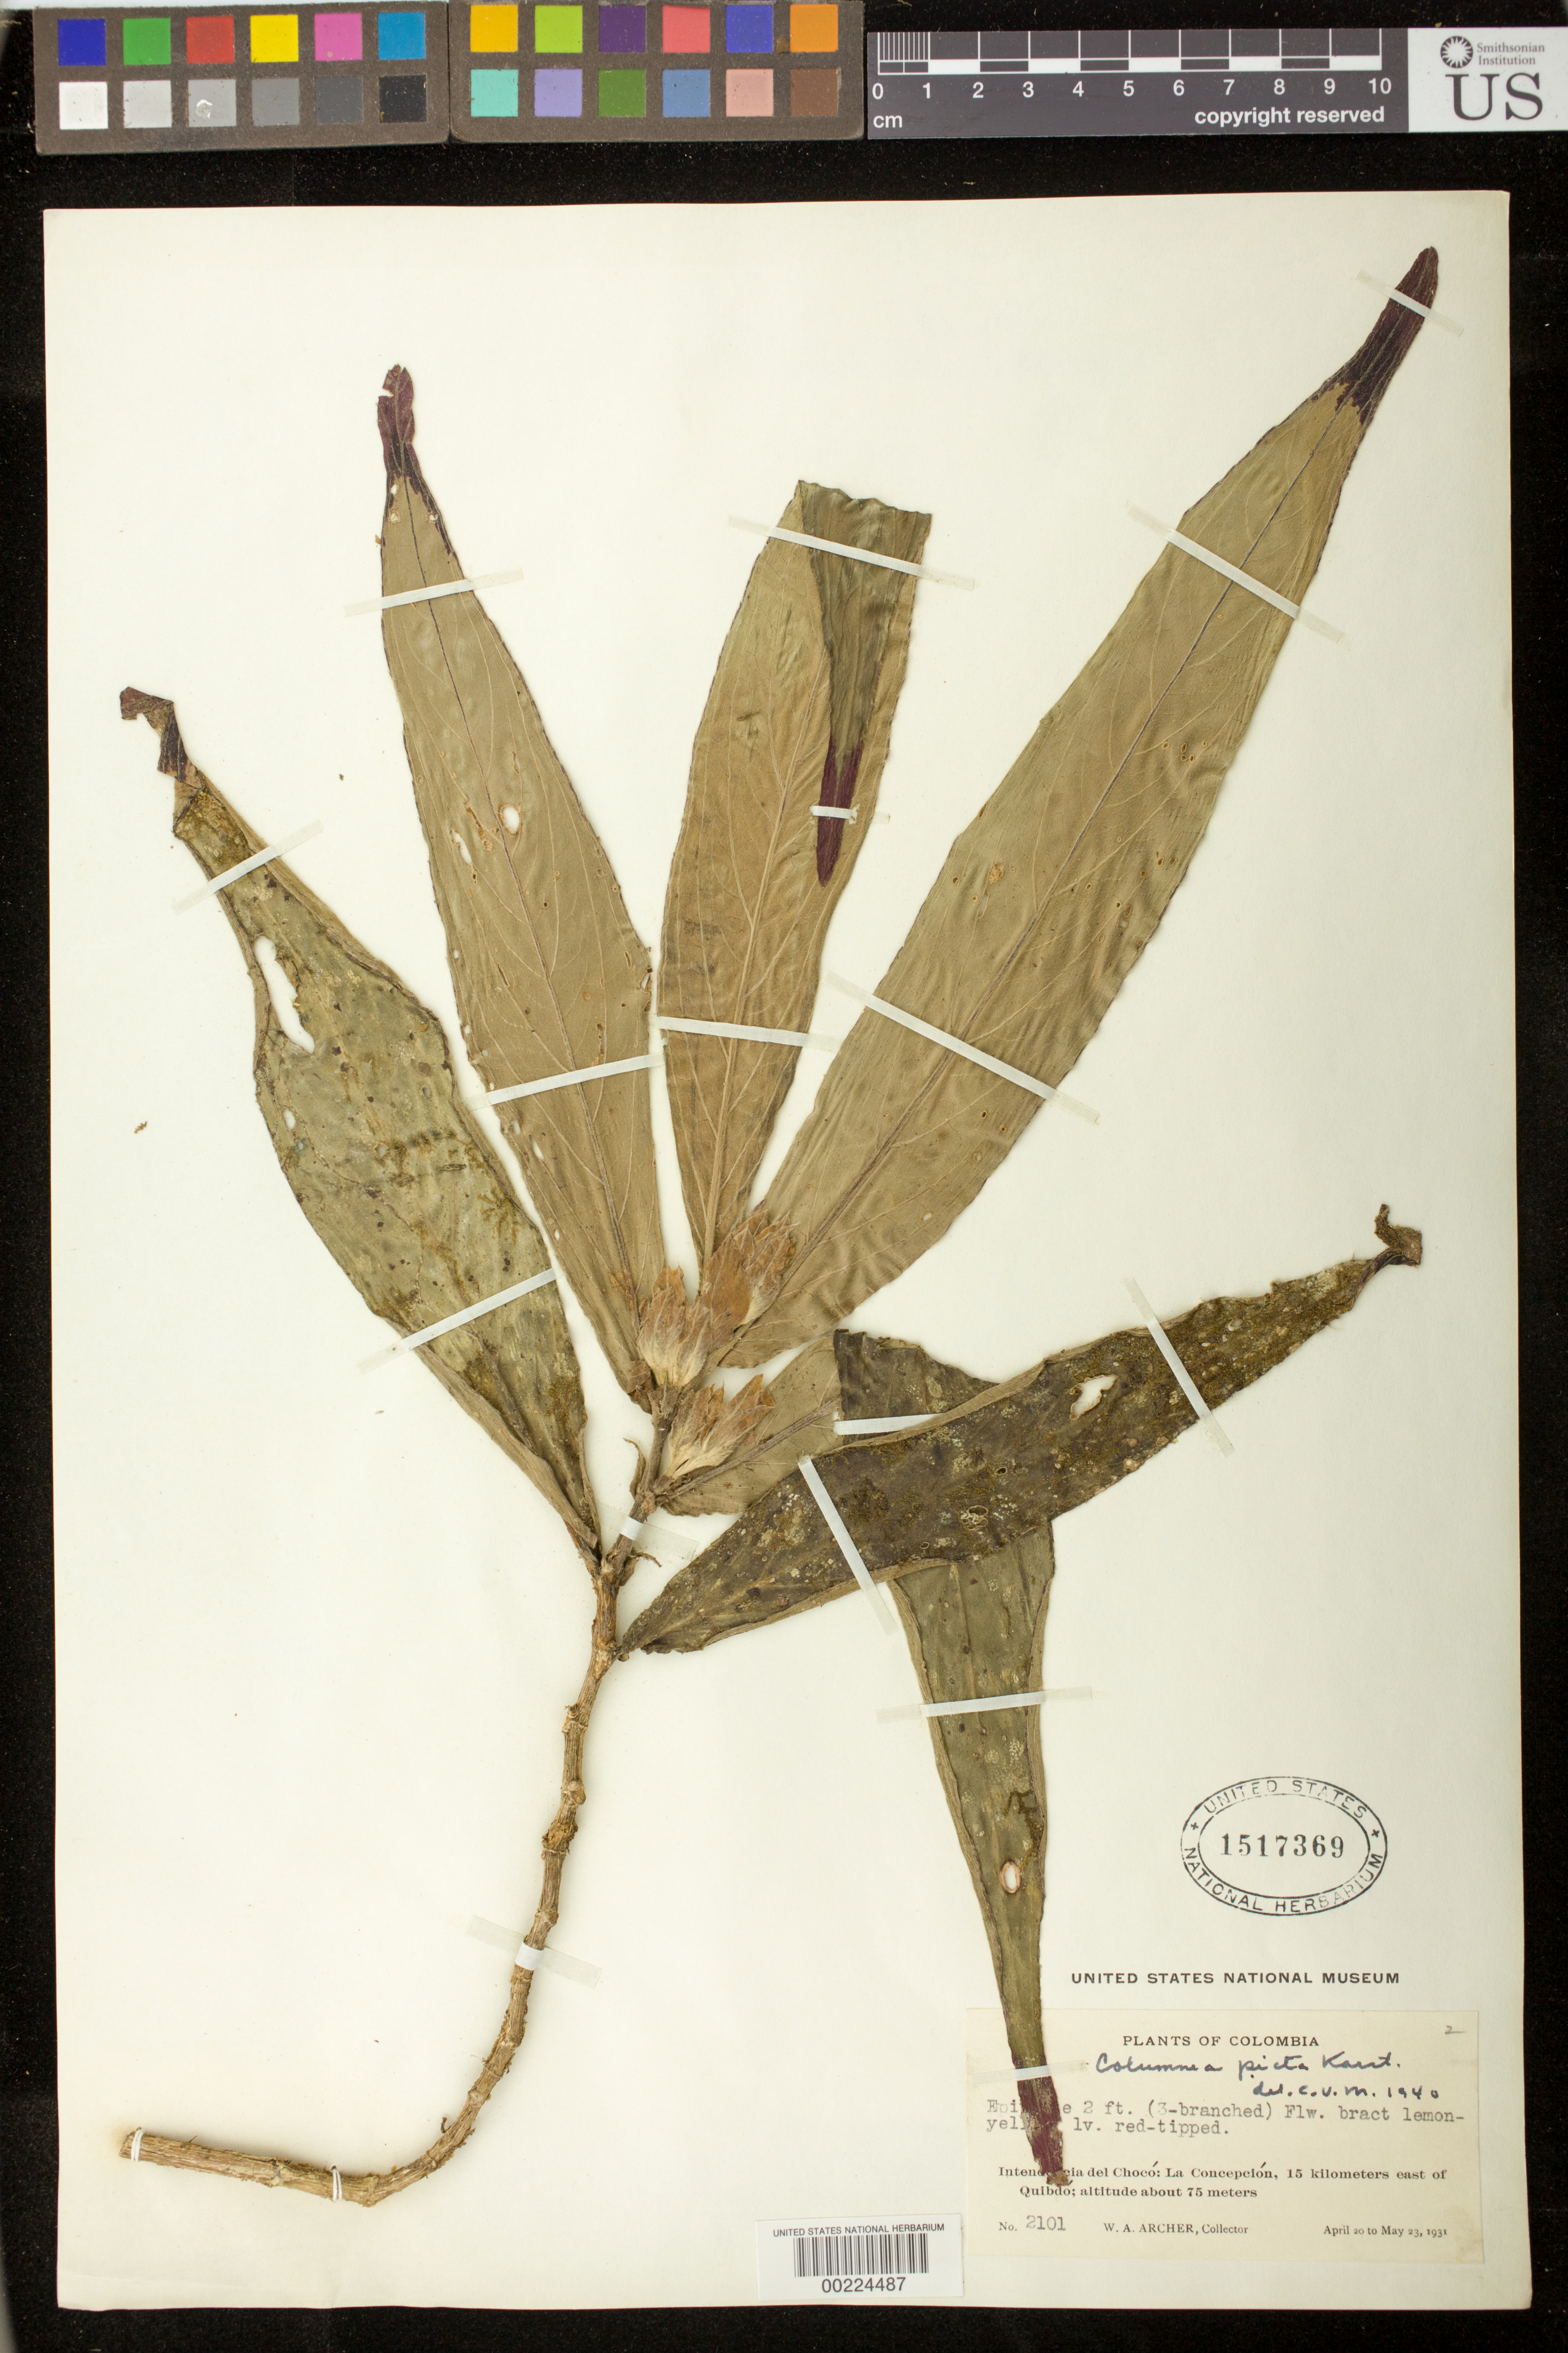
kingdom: Plantae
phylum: Tracheophyta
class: Magnoliopsida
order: Lamiales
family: Gesneriaceae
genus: Columnea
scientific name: Columnea karsteniana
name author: Singh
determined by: Skog, Laurence E.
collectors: A. W. Archer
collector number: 2101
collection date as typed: Apr-May 1931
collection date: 1931-04/1931-05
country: Colombia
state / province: Chocó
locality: La Concepcion, 15 km E of Quibdo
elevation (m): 75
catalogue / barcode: US 1517369